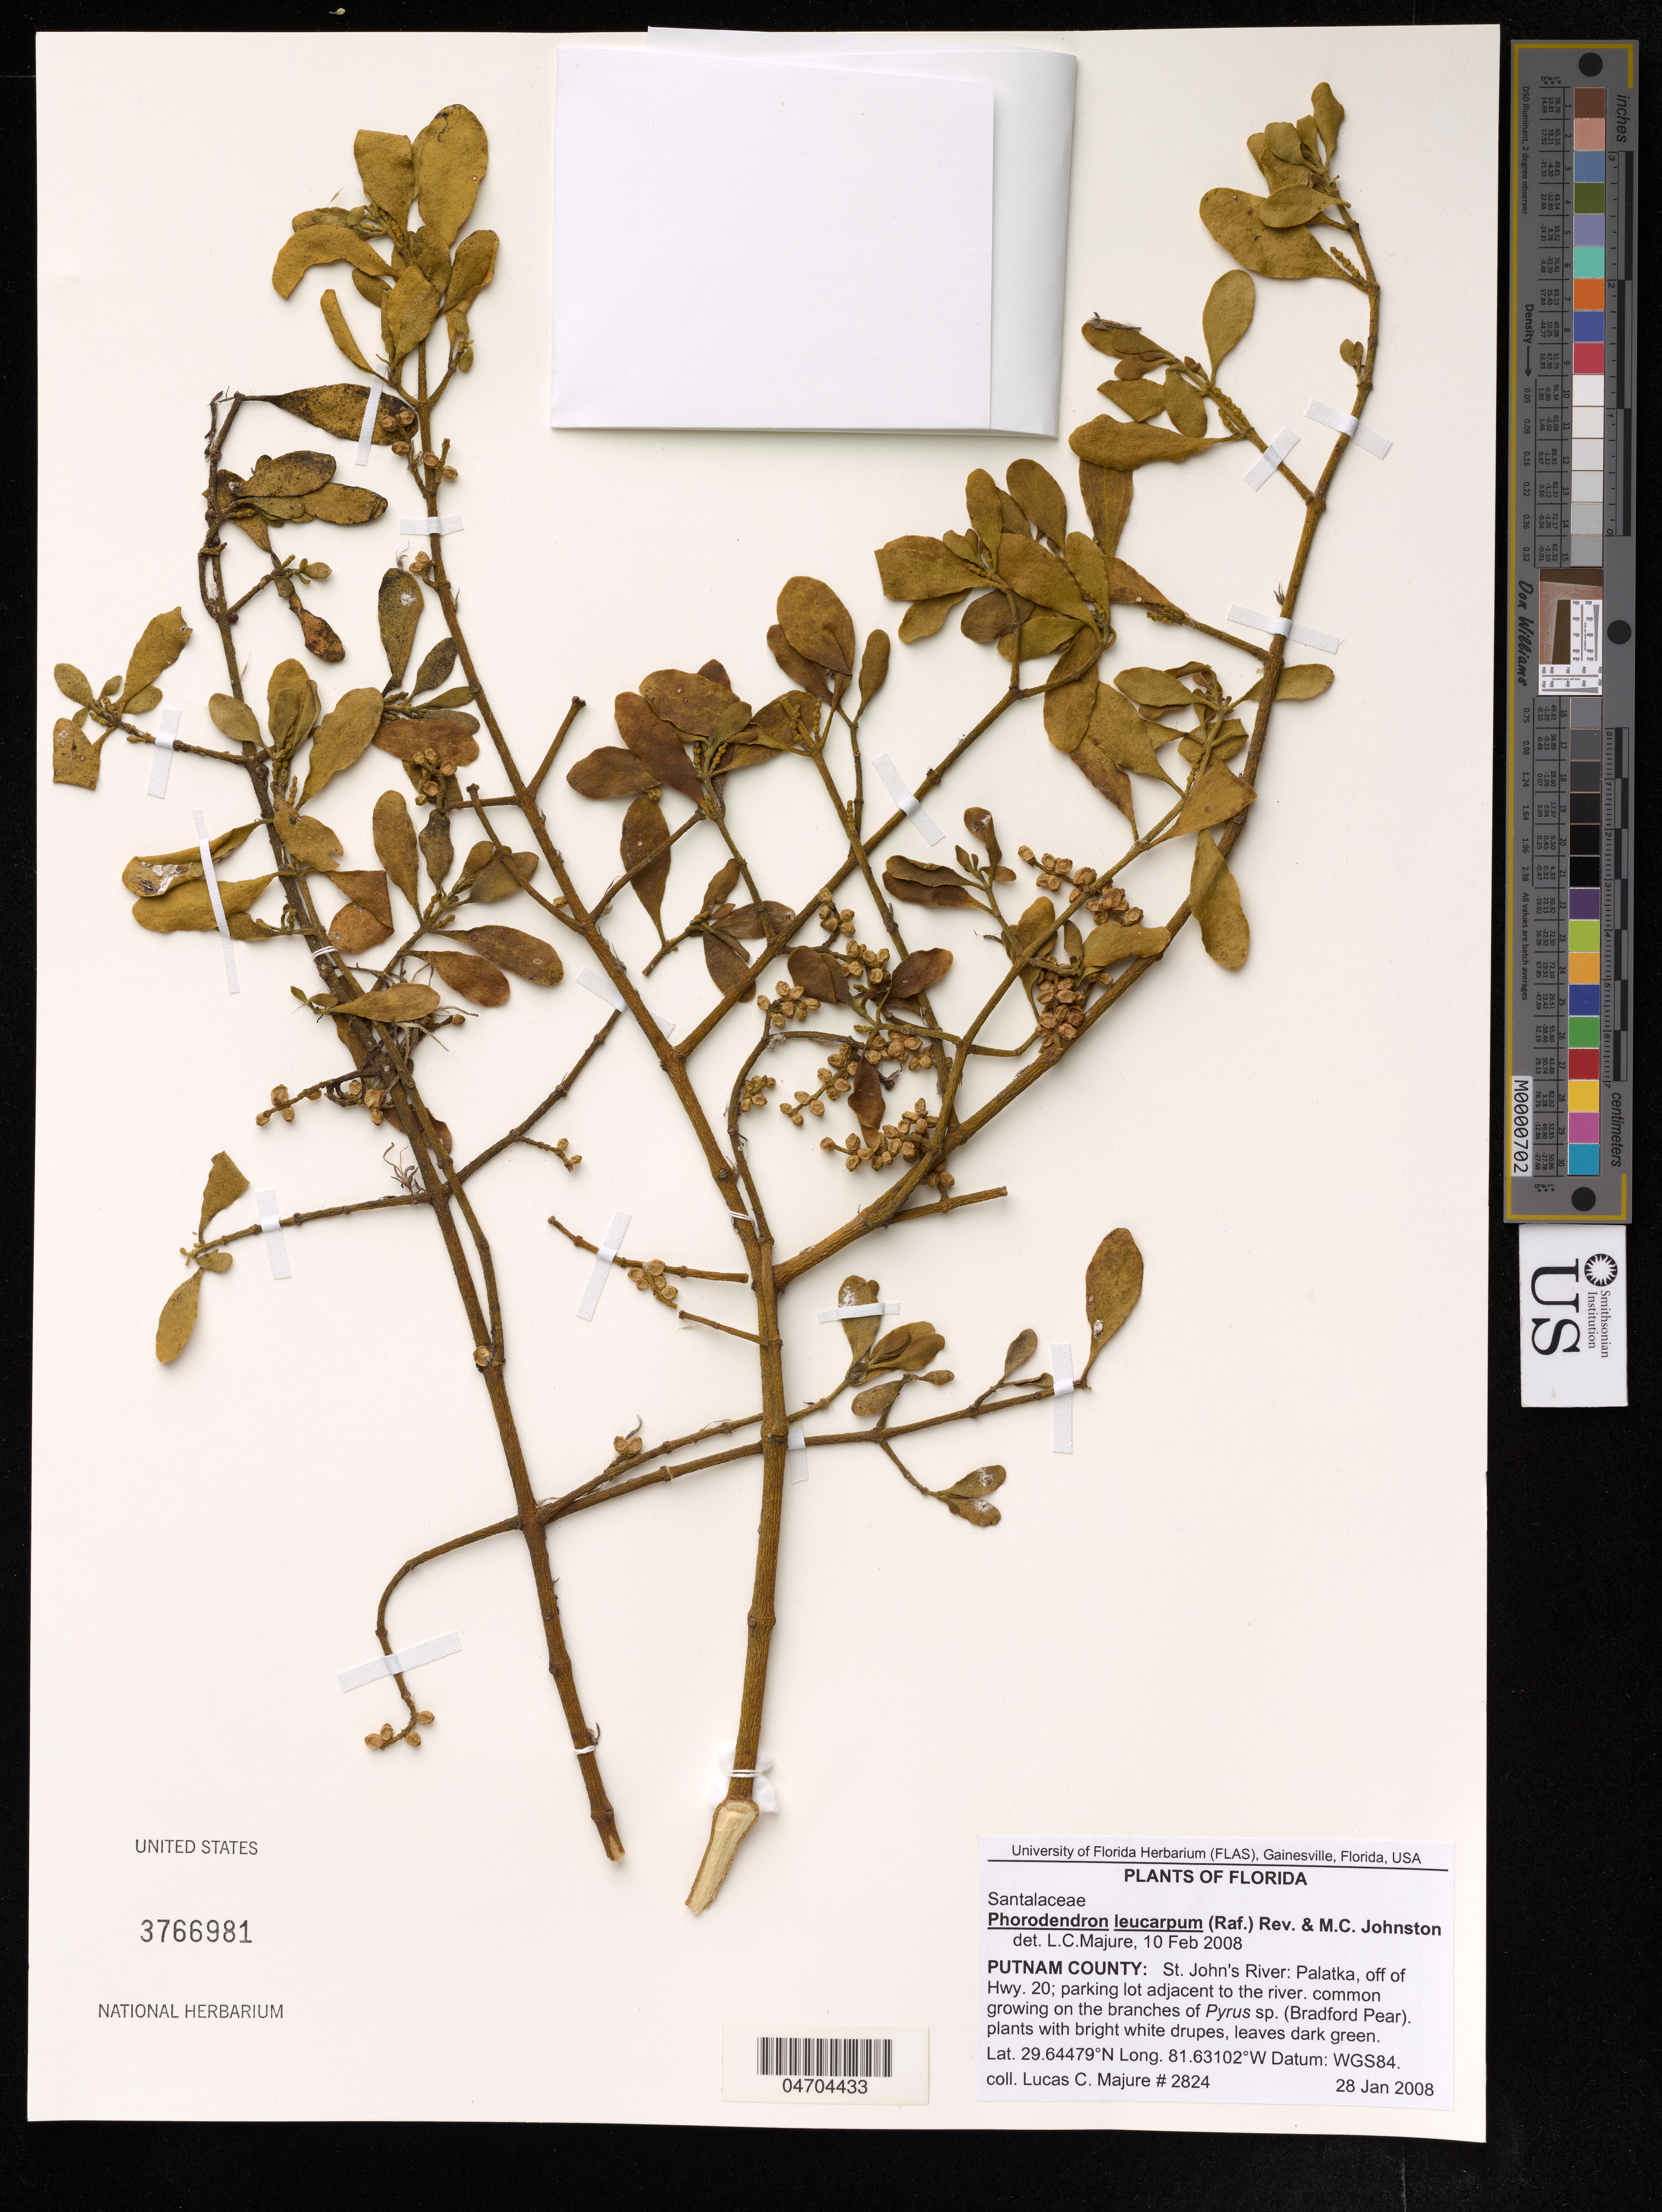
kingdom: Plantae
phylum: Tracheophyta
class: Magnoliopsida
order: Santalales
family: Viscaceae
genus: Phoradendron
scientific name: Phoradendron leucarpum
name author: (Raf.) Reveal & M.C. Johnst.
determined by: Majure, Lucas C., (FLAS), University of Florida (UNITED STATES)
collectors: L. Majure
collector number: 2824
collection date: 2008-01-28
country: United States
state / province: Florida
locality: Putnam County: St. John's River: Palatka, off of Hwy. 20; parking lot adjacent to the river.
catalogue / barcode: US 3766981